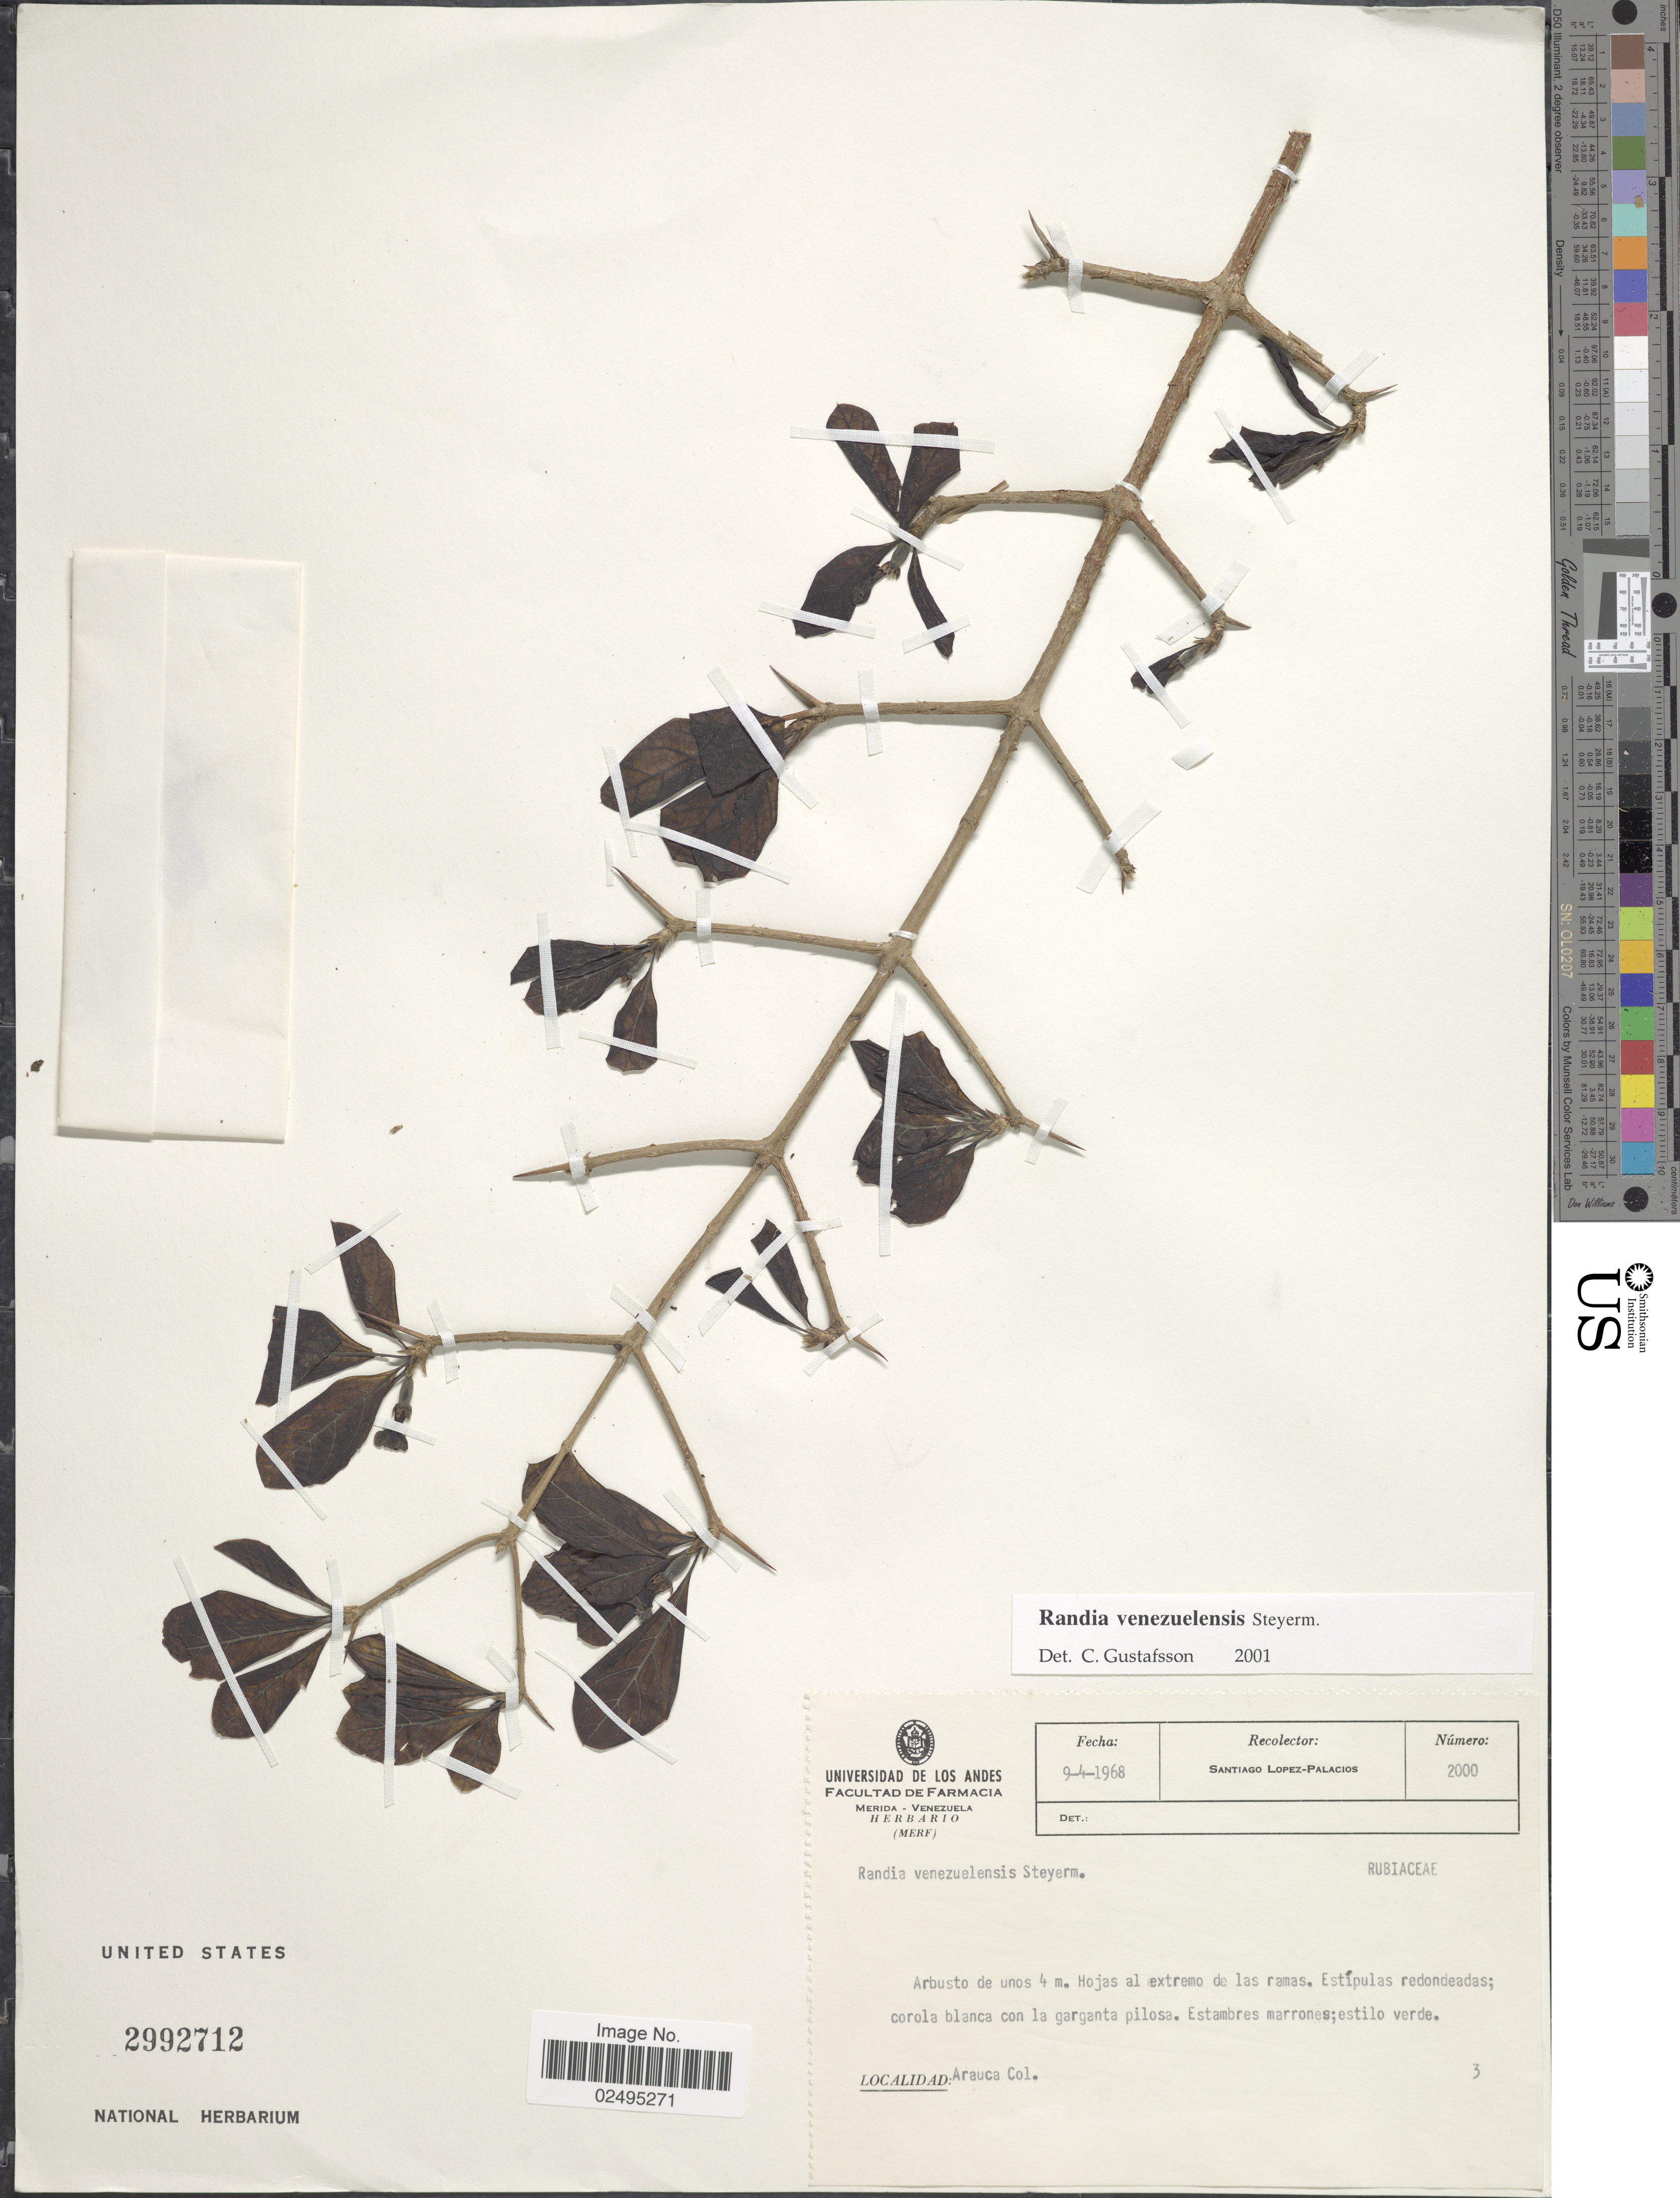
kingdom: Plantae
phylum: Tracheophyta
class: Magnoliopsida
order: Gentianales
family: Rubiaceae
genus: Randia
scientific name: Randia venezuelensis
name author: Steyerm.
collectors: S. López-Palacios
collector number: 2000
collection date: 1968-04-09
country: Venezuela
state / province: Mérida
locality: Merida, Venezuela, Arauc col.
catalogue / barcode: US 2992712